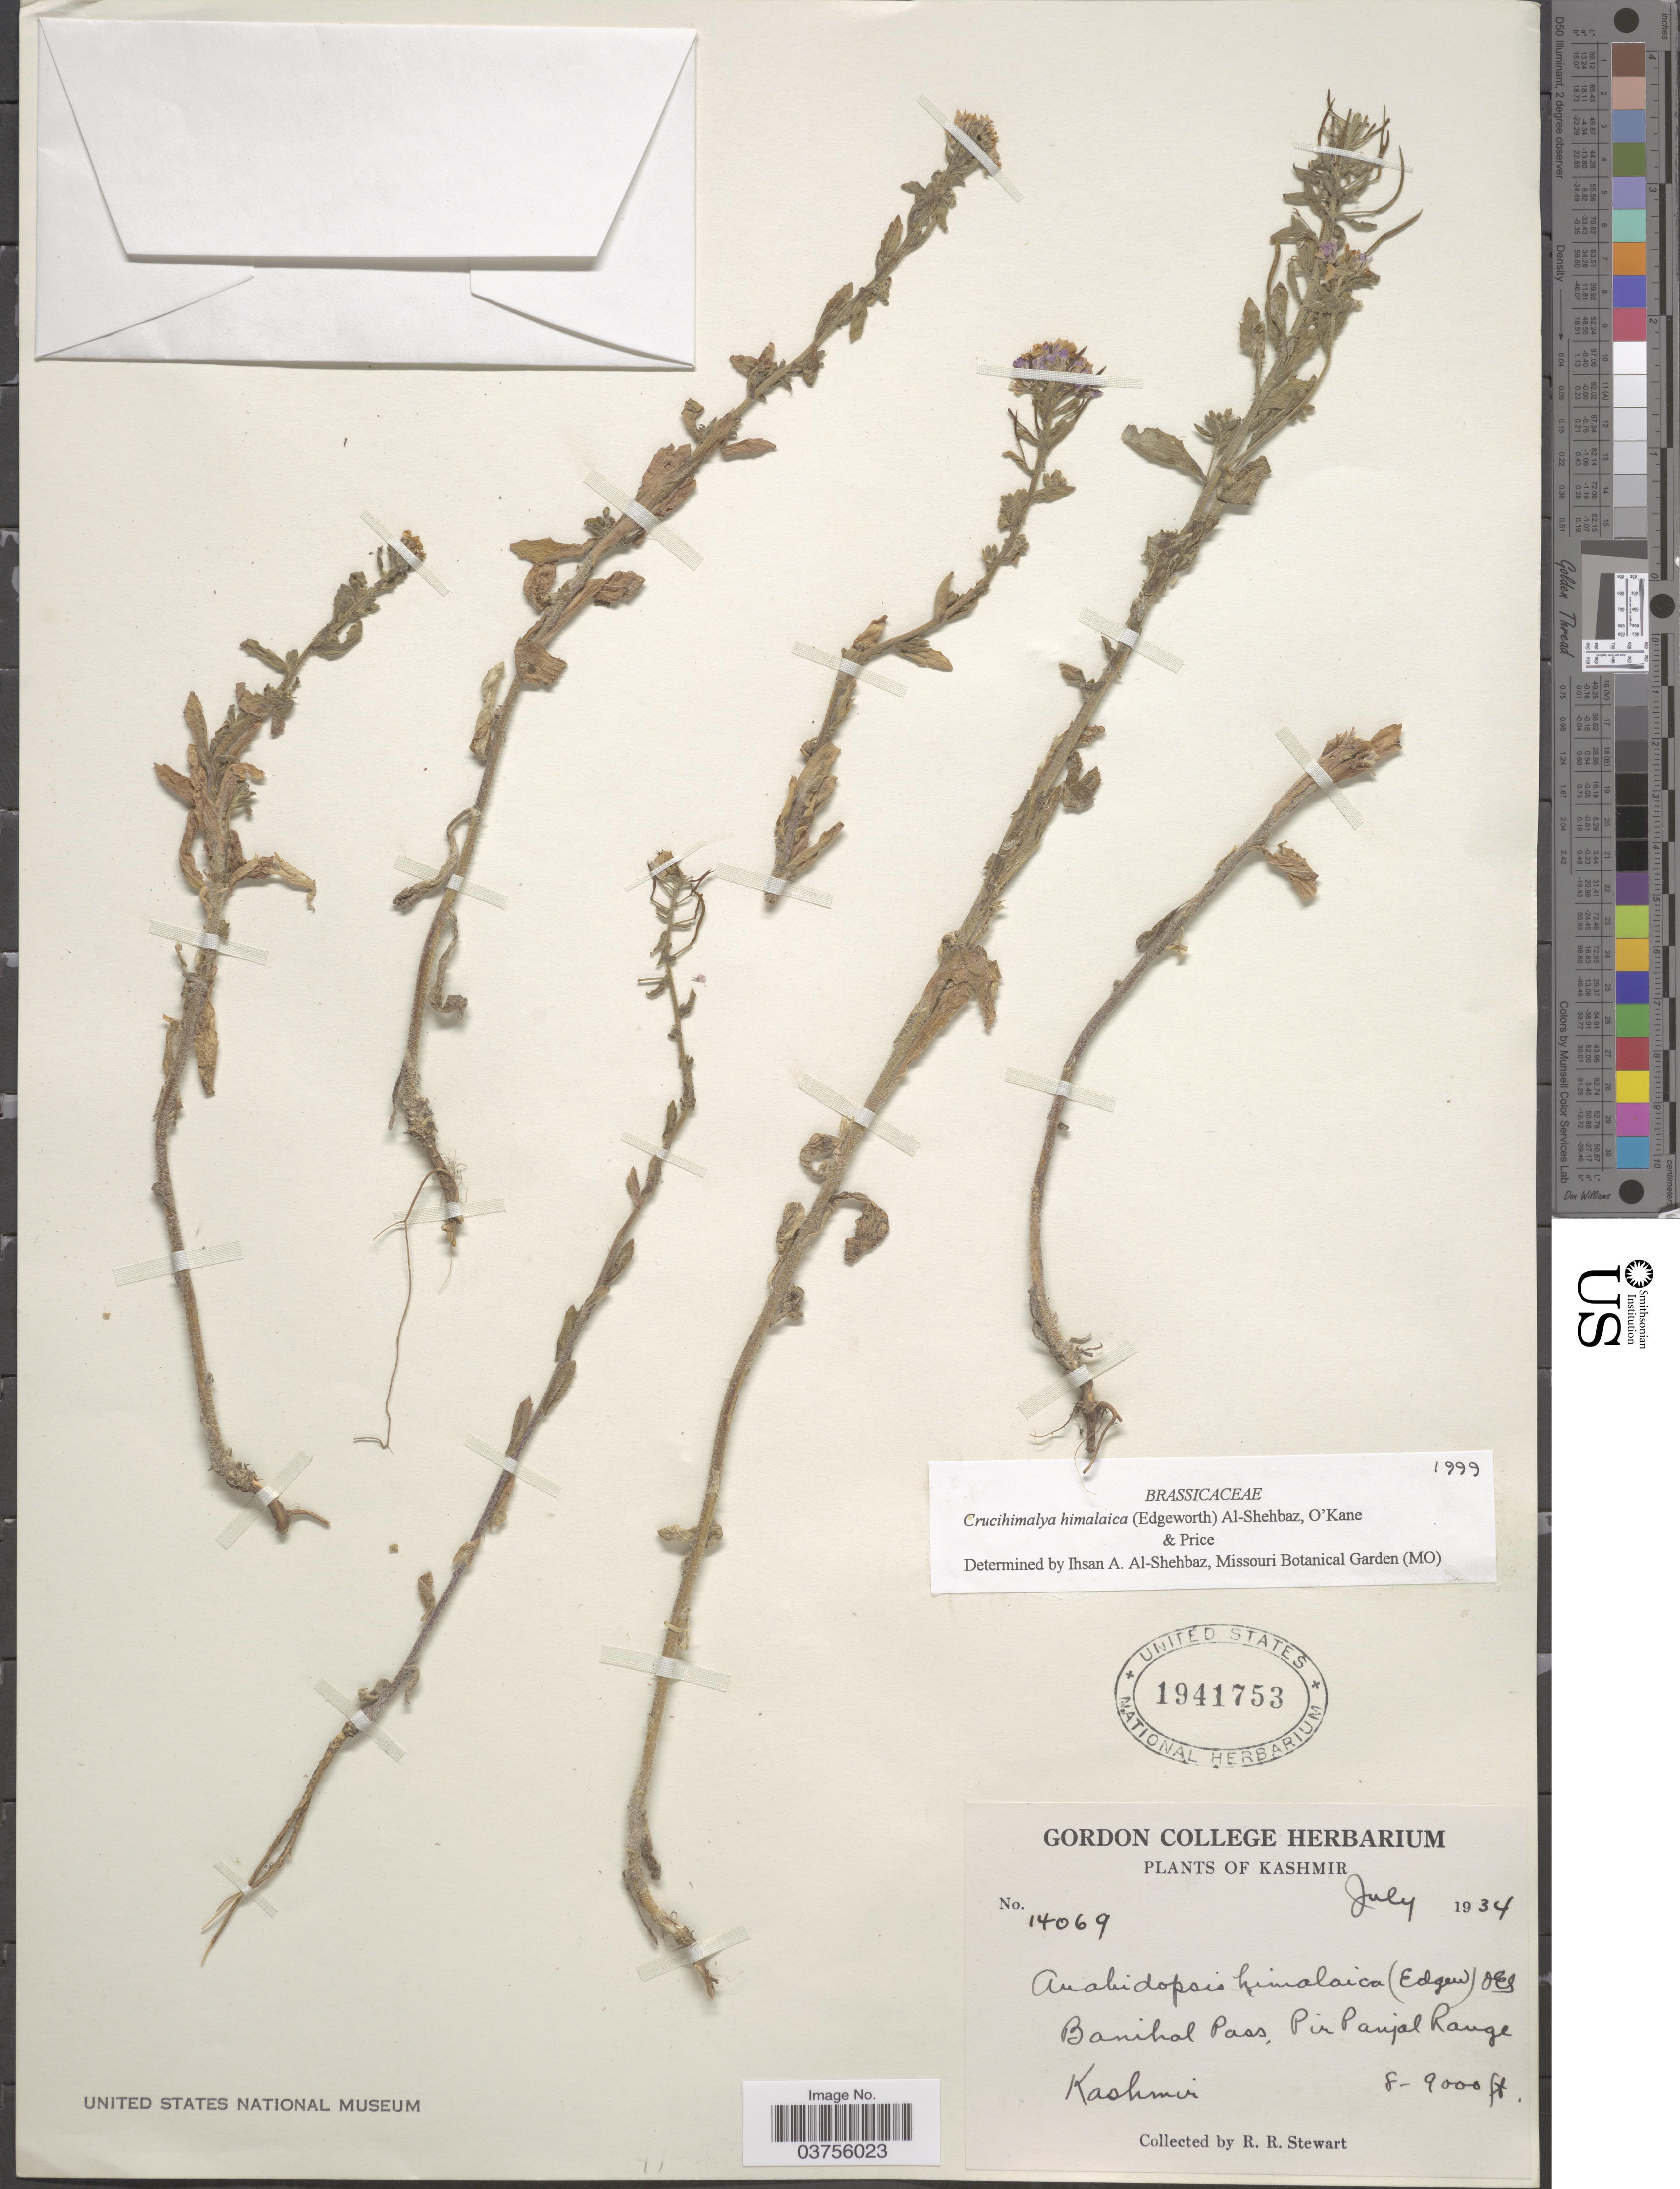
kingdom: Plantae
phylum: Tracheophyta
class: Magnoliopsida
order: Brassicales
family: Brassicaceae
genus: Crucihimalaya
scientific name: Crucihimalaya himalaica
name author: (Edgew.) Al-Shehbaz et al.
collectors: R. Stewart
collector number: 14069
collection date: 1934-07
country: India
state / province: Jammu and Kashmir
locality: Kashmir. Banihal Pass, Pir Panjal Range.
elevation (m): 2438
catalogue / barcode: US 1941753